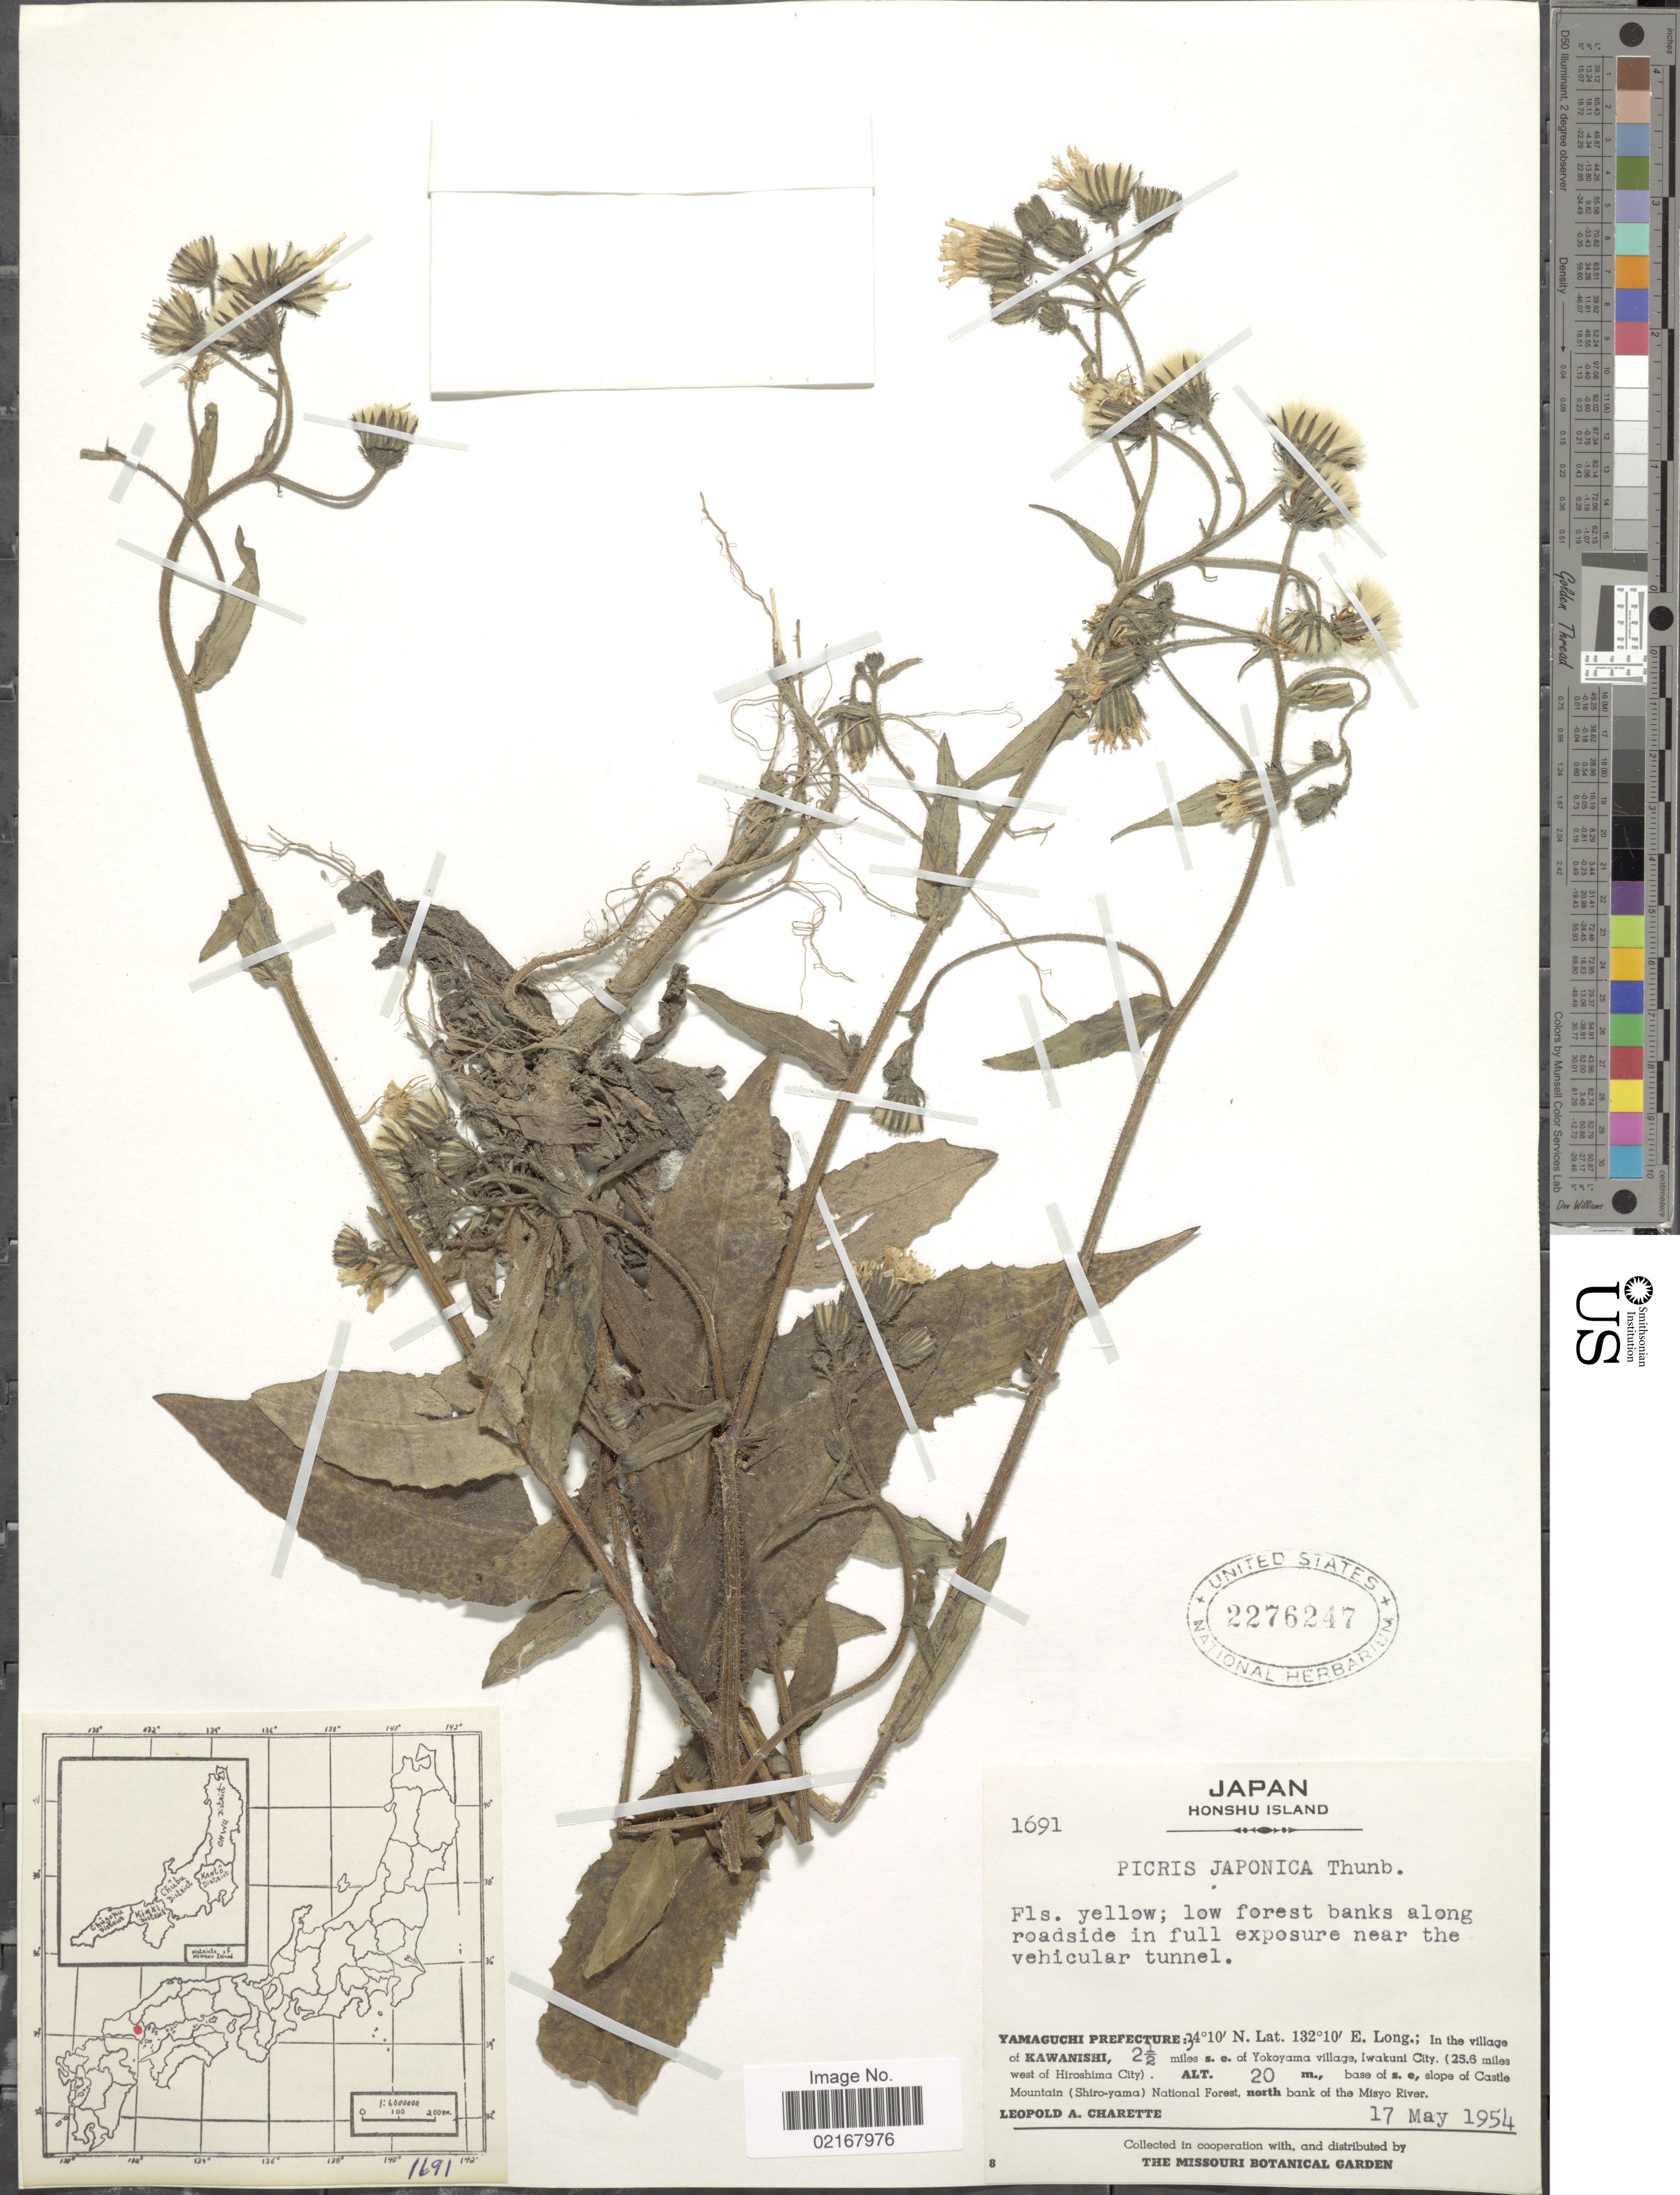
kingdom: Plantae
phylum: Tracheophyta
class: Magnoliopsida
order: Asterales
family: Asteraceae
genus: Picris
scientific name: Picris hieracioides subsp. japonica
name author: (Thurb.) Krylov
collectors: L. A. Charette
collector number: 1691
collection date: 1954-05-17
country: Japan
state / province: Yamaguti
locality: Honshu Island, Yamaguchi Prefecture, in the village of Kawanishi, 2½ miles s.e. of Yokoyama village, Iwakuni City (25.6 miles west of Hiroshima City), base of s.e., slope of Castle Mountain (Shiro-yama) National Forest, north bank of the Misyo River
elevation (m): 20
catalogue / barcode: US 2276247